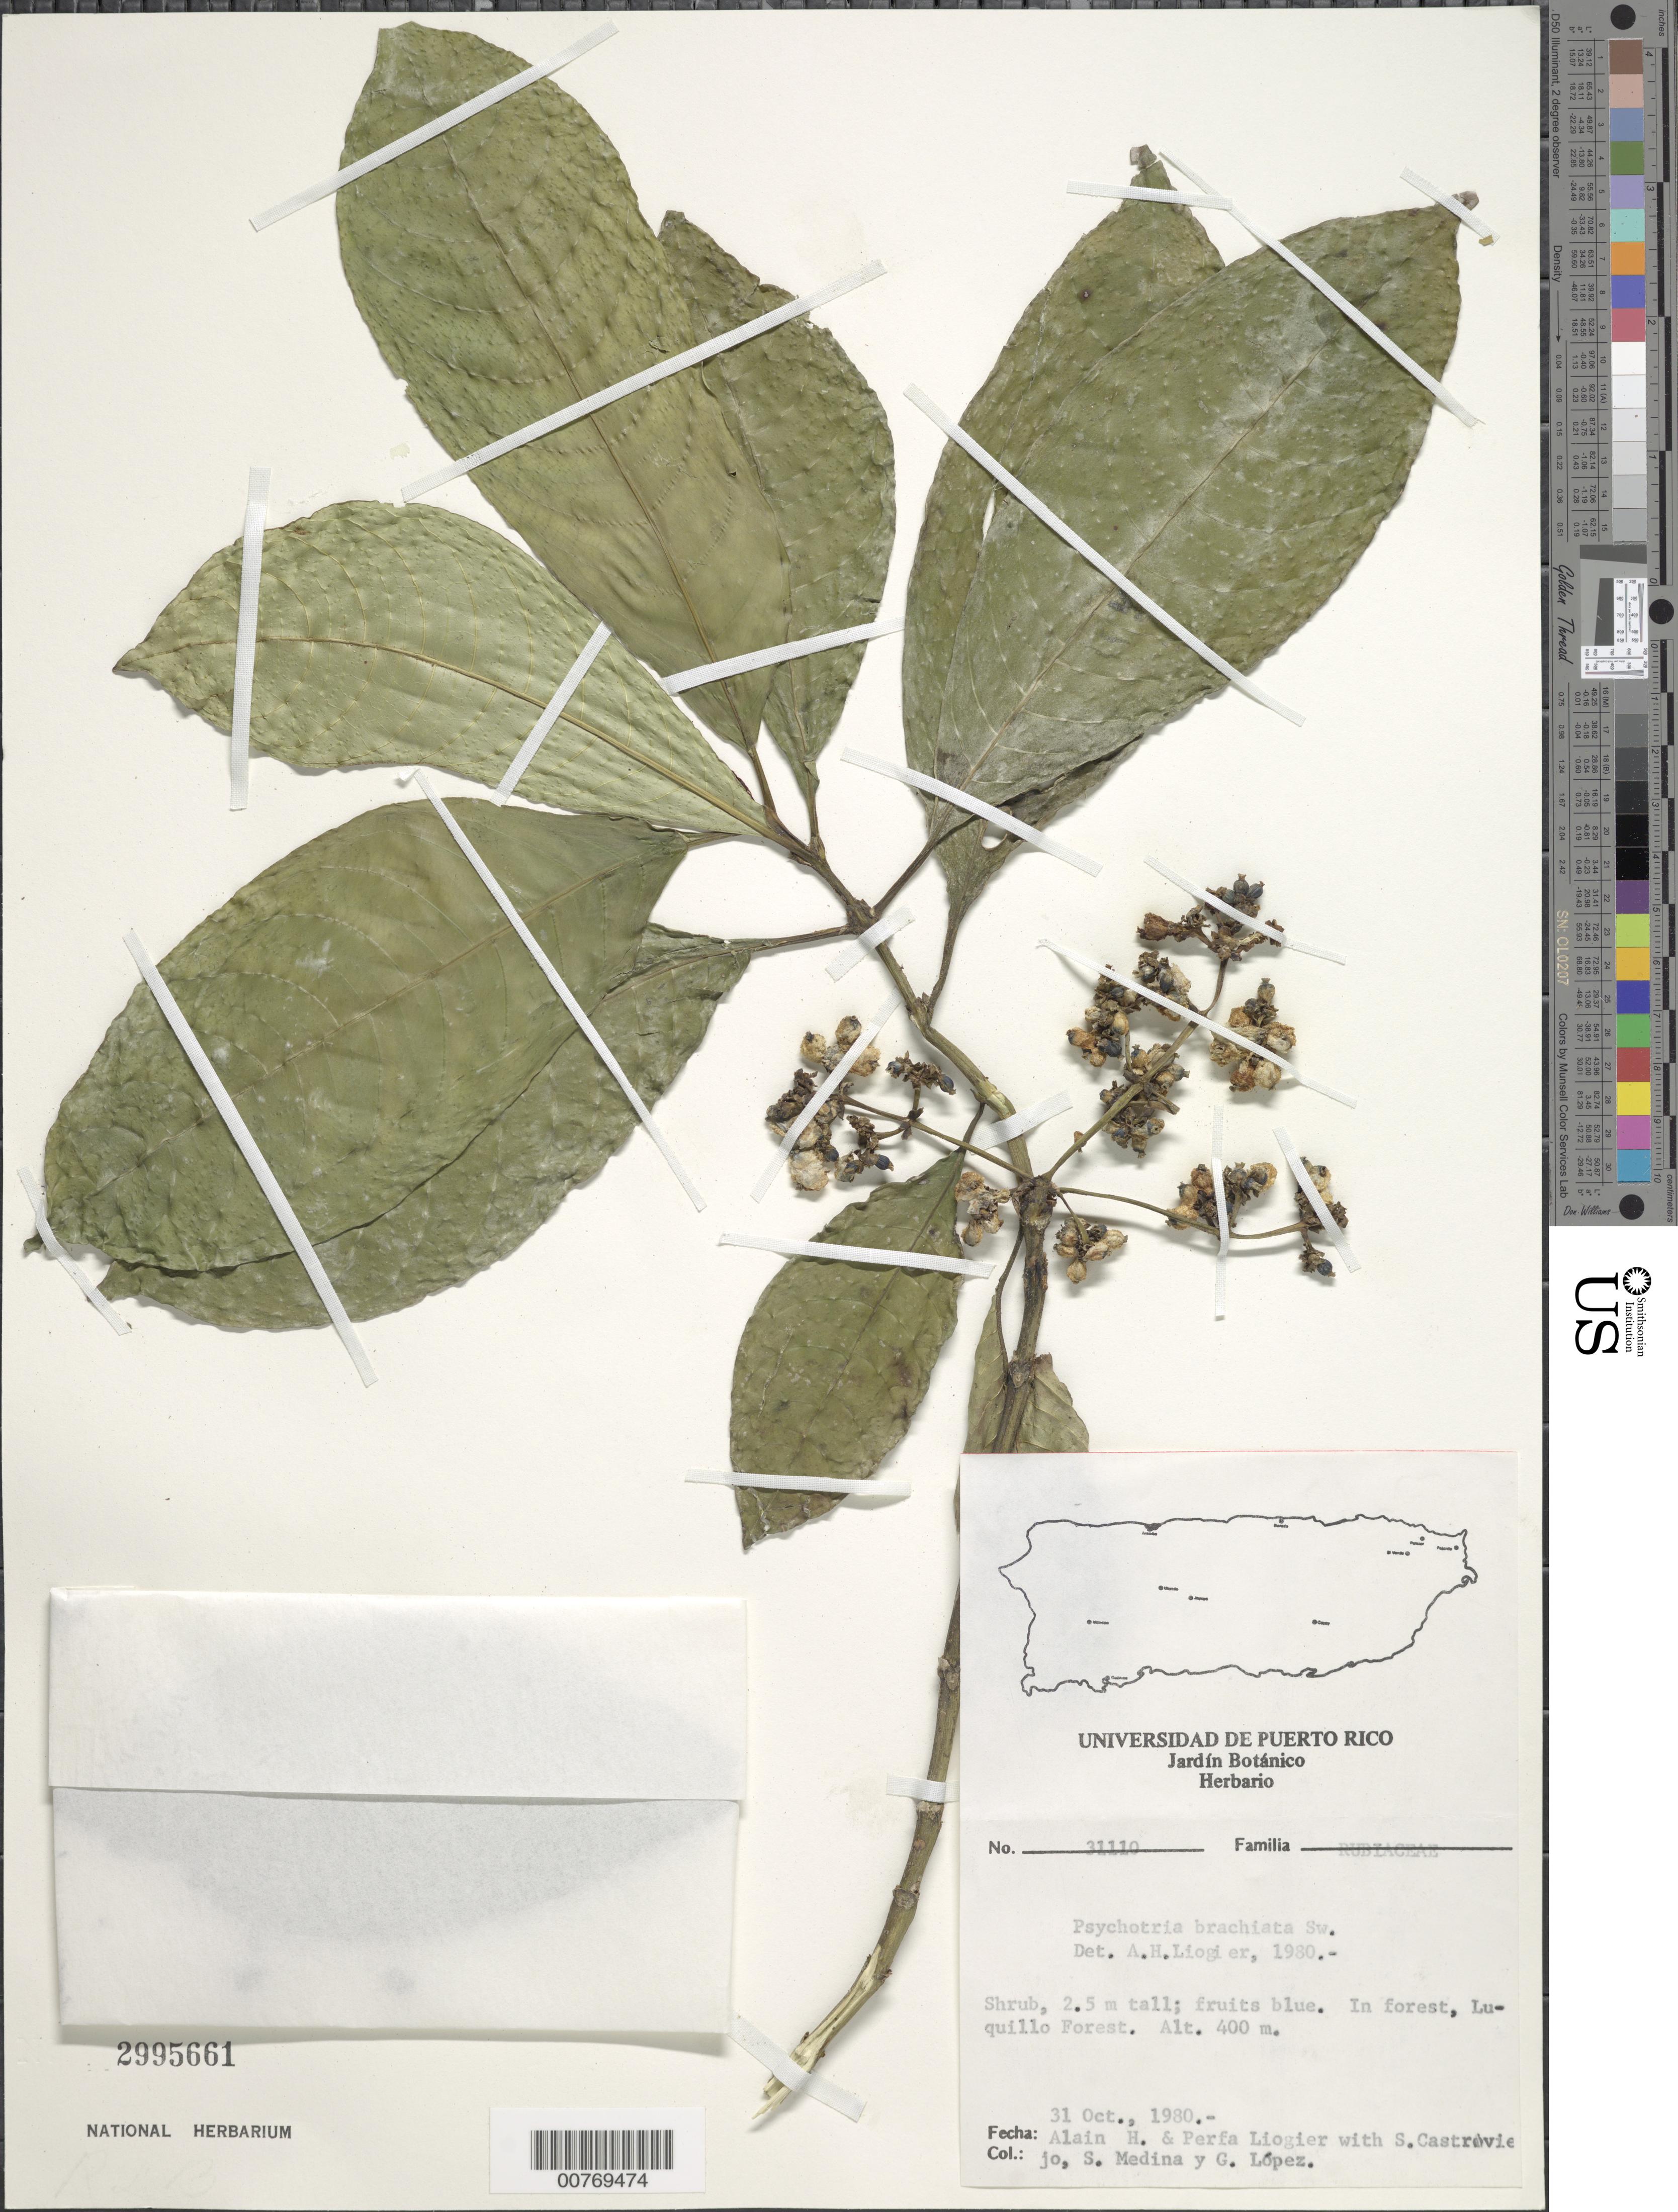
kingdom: Plantae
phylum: Tracheophyta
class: Magnoliopsida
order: Gentianales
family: Rubiaceae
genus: Psychotria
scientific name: Psychotria berteroana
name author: DC.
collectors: A. H. Liogier, M. P. Liogier, S. Castroviejo, S. Medina & G. López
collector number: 31110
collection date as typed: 31 Oct 1980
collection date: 1980-10-31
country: Puerto Rico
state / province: Luquillo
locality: Luquillo Forest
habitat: In forest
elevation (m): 400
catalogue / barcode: US 2995661